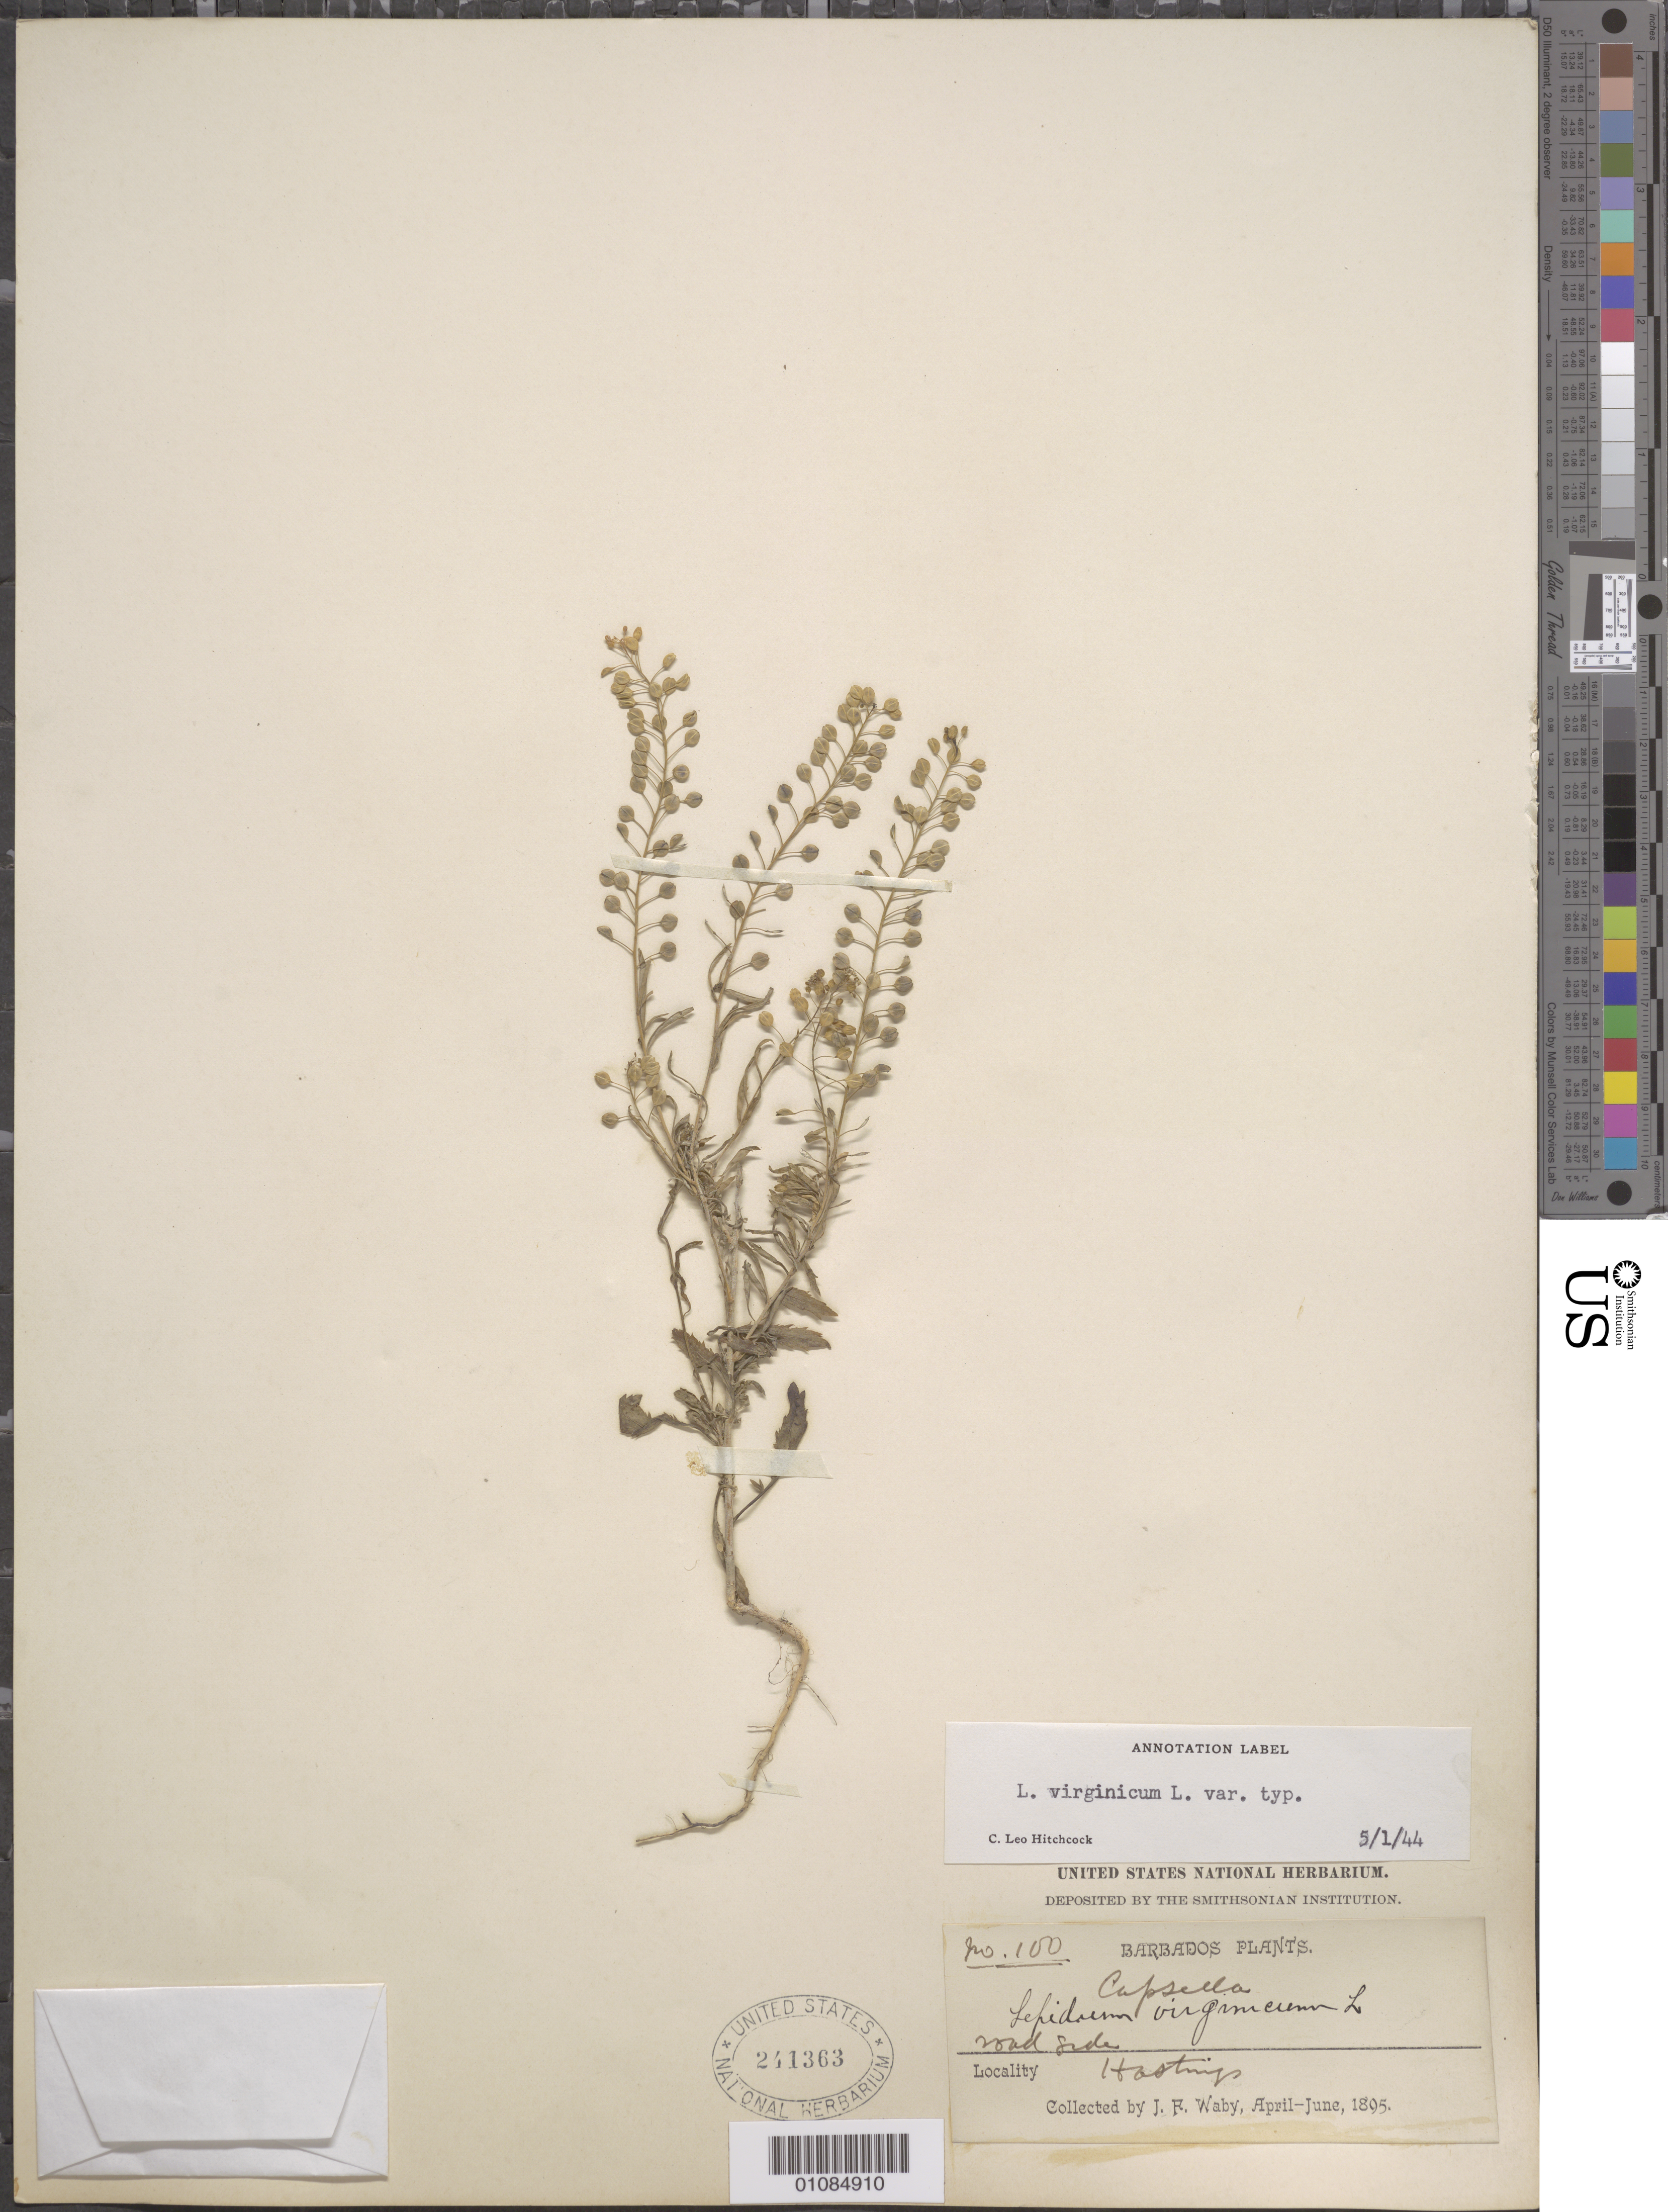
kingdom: Plantae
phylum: Tracheophyta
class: Magnoliopsida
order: Brassicales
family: Brassicaceae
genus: Lepidium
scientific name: Lepidium virginicum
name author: L.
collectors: J. Waby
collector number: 100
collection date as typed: Apr 1895 to -- Jun 1895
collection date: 1895-04/1895-06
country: Barbados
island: Barbados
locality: Hastings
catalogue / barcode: US 241363